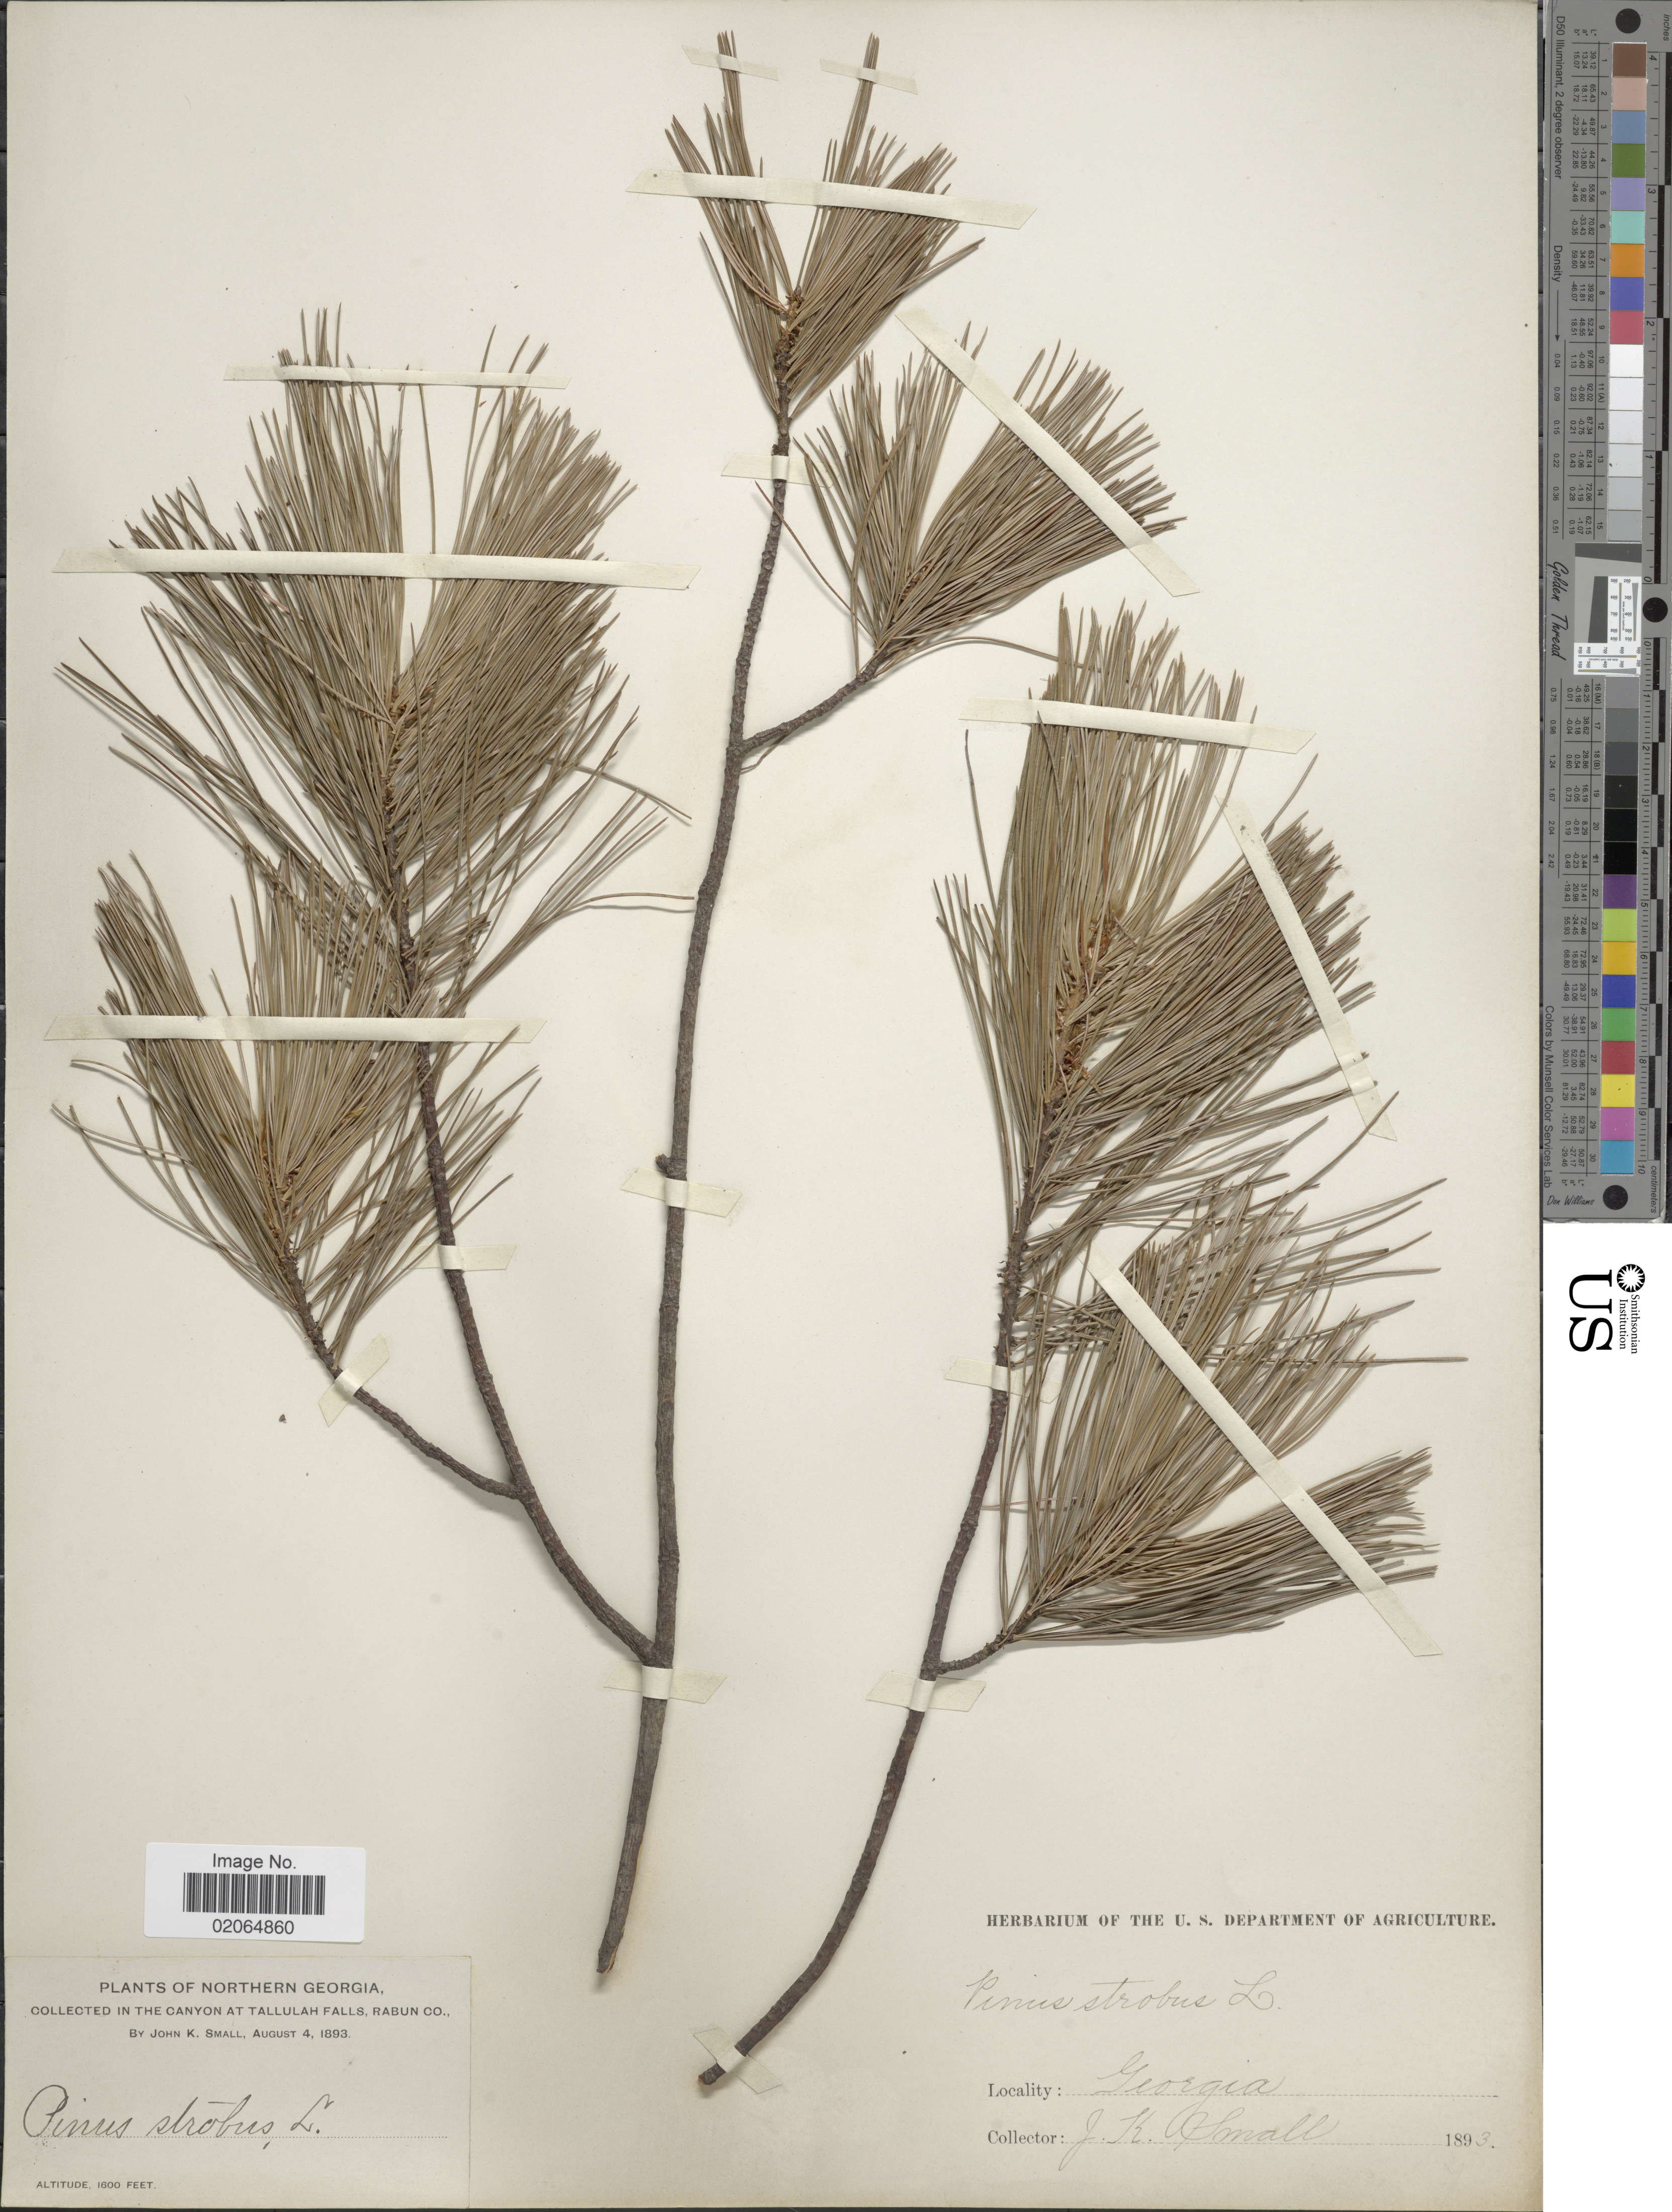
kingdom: Plantae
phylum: Tracheophyta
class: Pinopsida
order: Pinales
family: Pinaceae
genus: Pinus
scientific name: Pinus strobus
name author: L.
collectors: J. K. Small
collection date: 1893-08-04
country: United States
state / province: Georgia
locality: Northern Georgia, Canyon at Tallulah Falls, Rabun Co.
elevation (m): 488